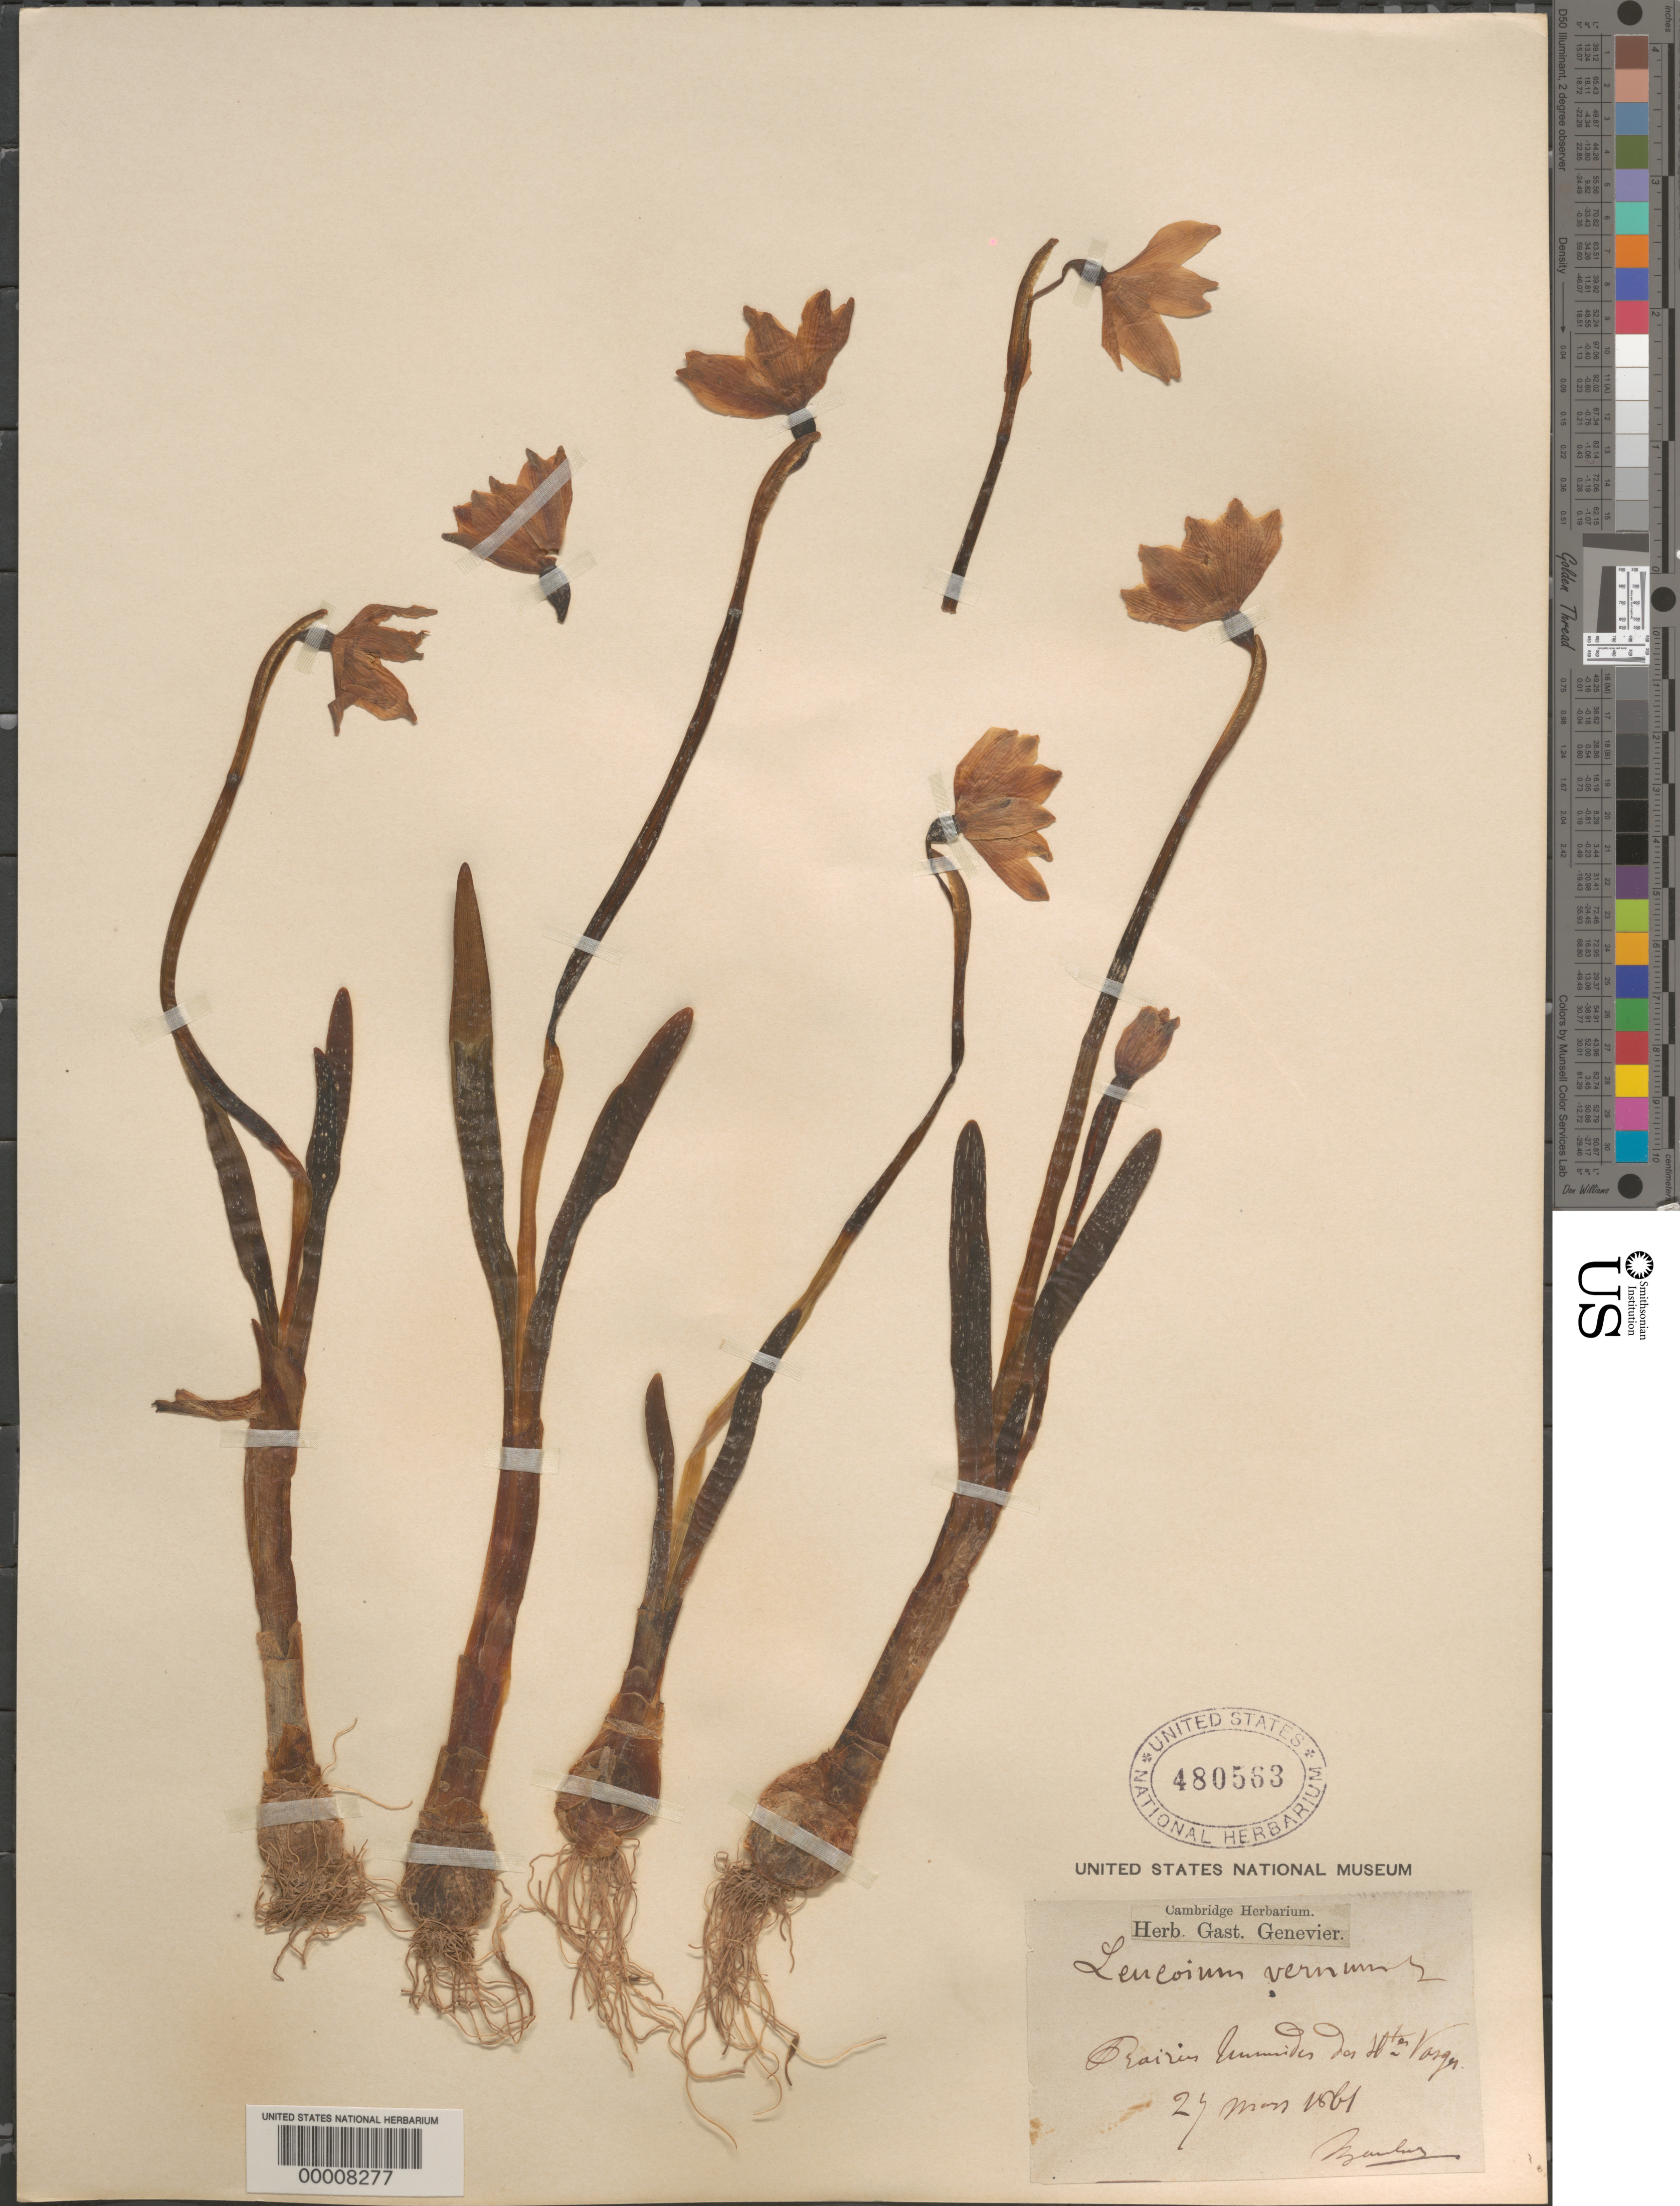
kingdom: Plantae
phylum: Tracheophyta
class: Liliopsida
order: Asparagales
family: Amaryllidaceae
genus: Leucojum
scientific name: Leucojum vernum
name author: L.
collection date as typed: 27 Mar 1861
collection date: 1861-03-27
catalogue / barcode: US 480563